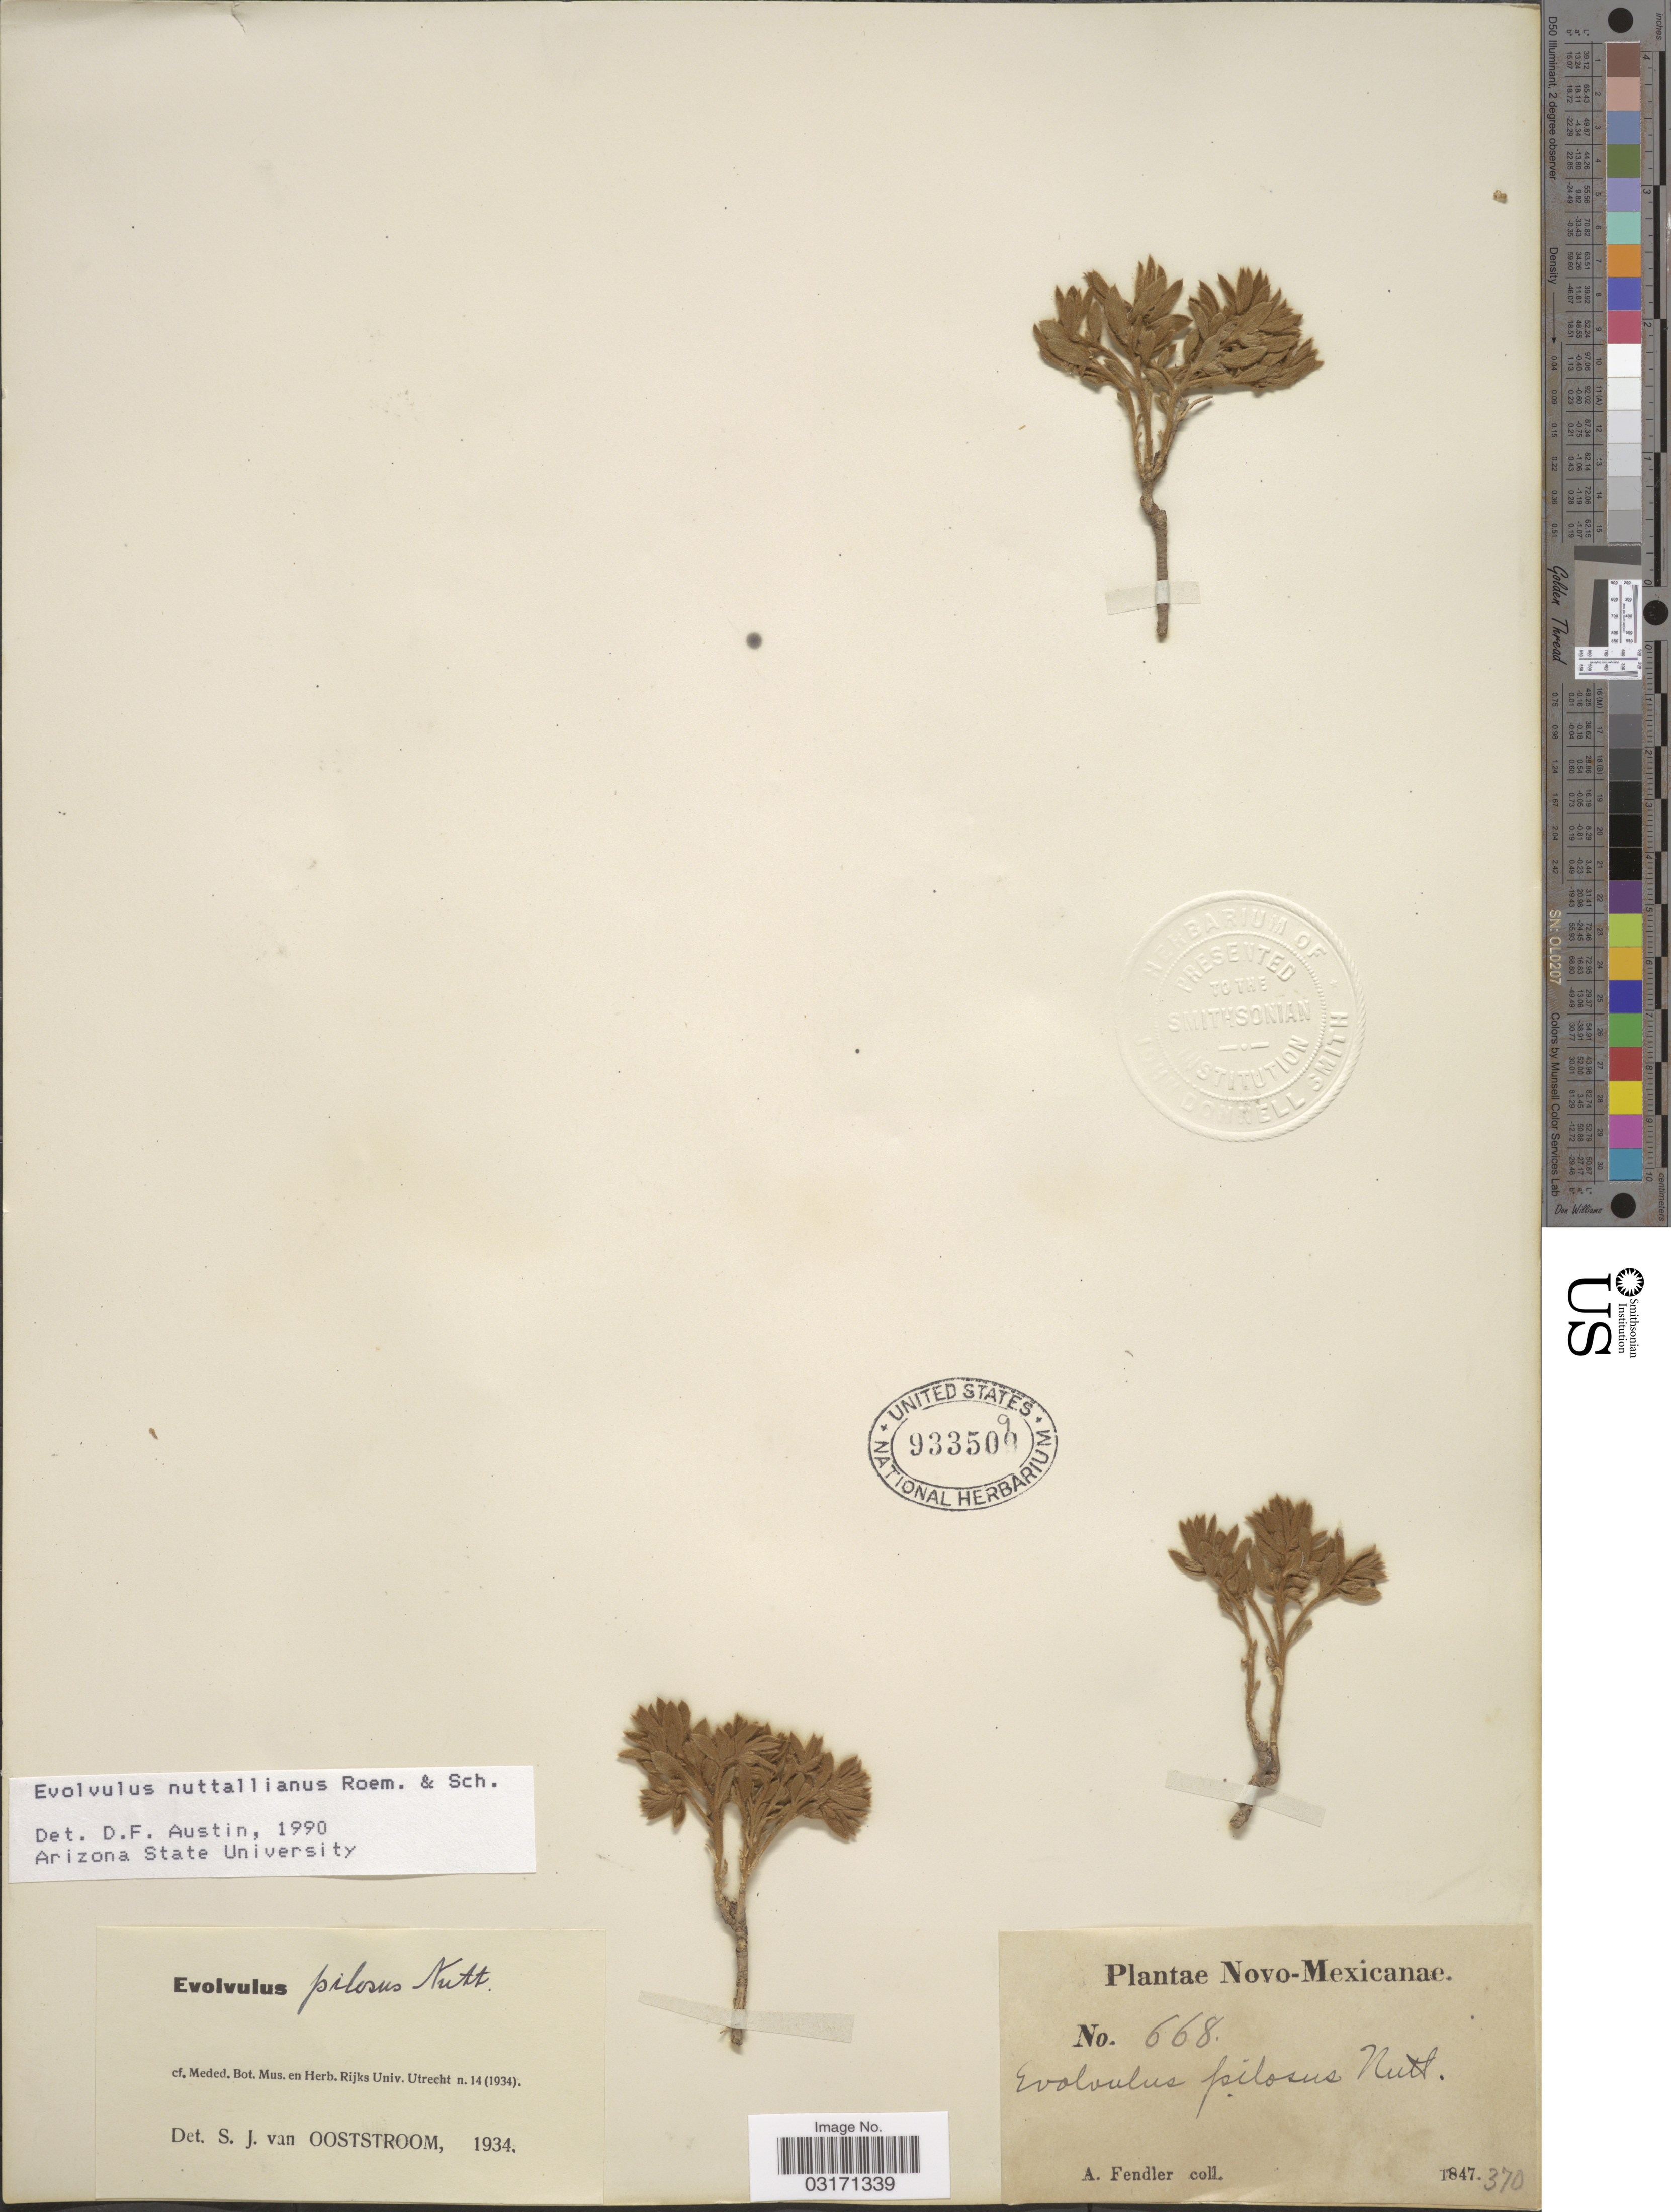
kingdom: Plantae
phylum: Tracheophyta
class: Magnoliopsida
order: Solanales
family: Convolvulaceae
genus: Evolvulus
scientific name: Evolvulus nuttallianus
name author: Roem. & Schult.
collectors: A. Fendler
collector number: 668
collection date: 1847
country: United States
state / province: New Mexico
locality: Novo-Mexicanae.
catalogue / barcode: US 933509